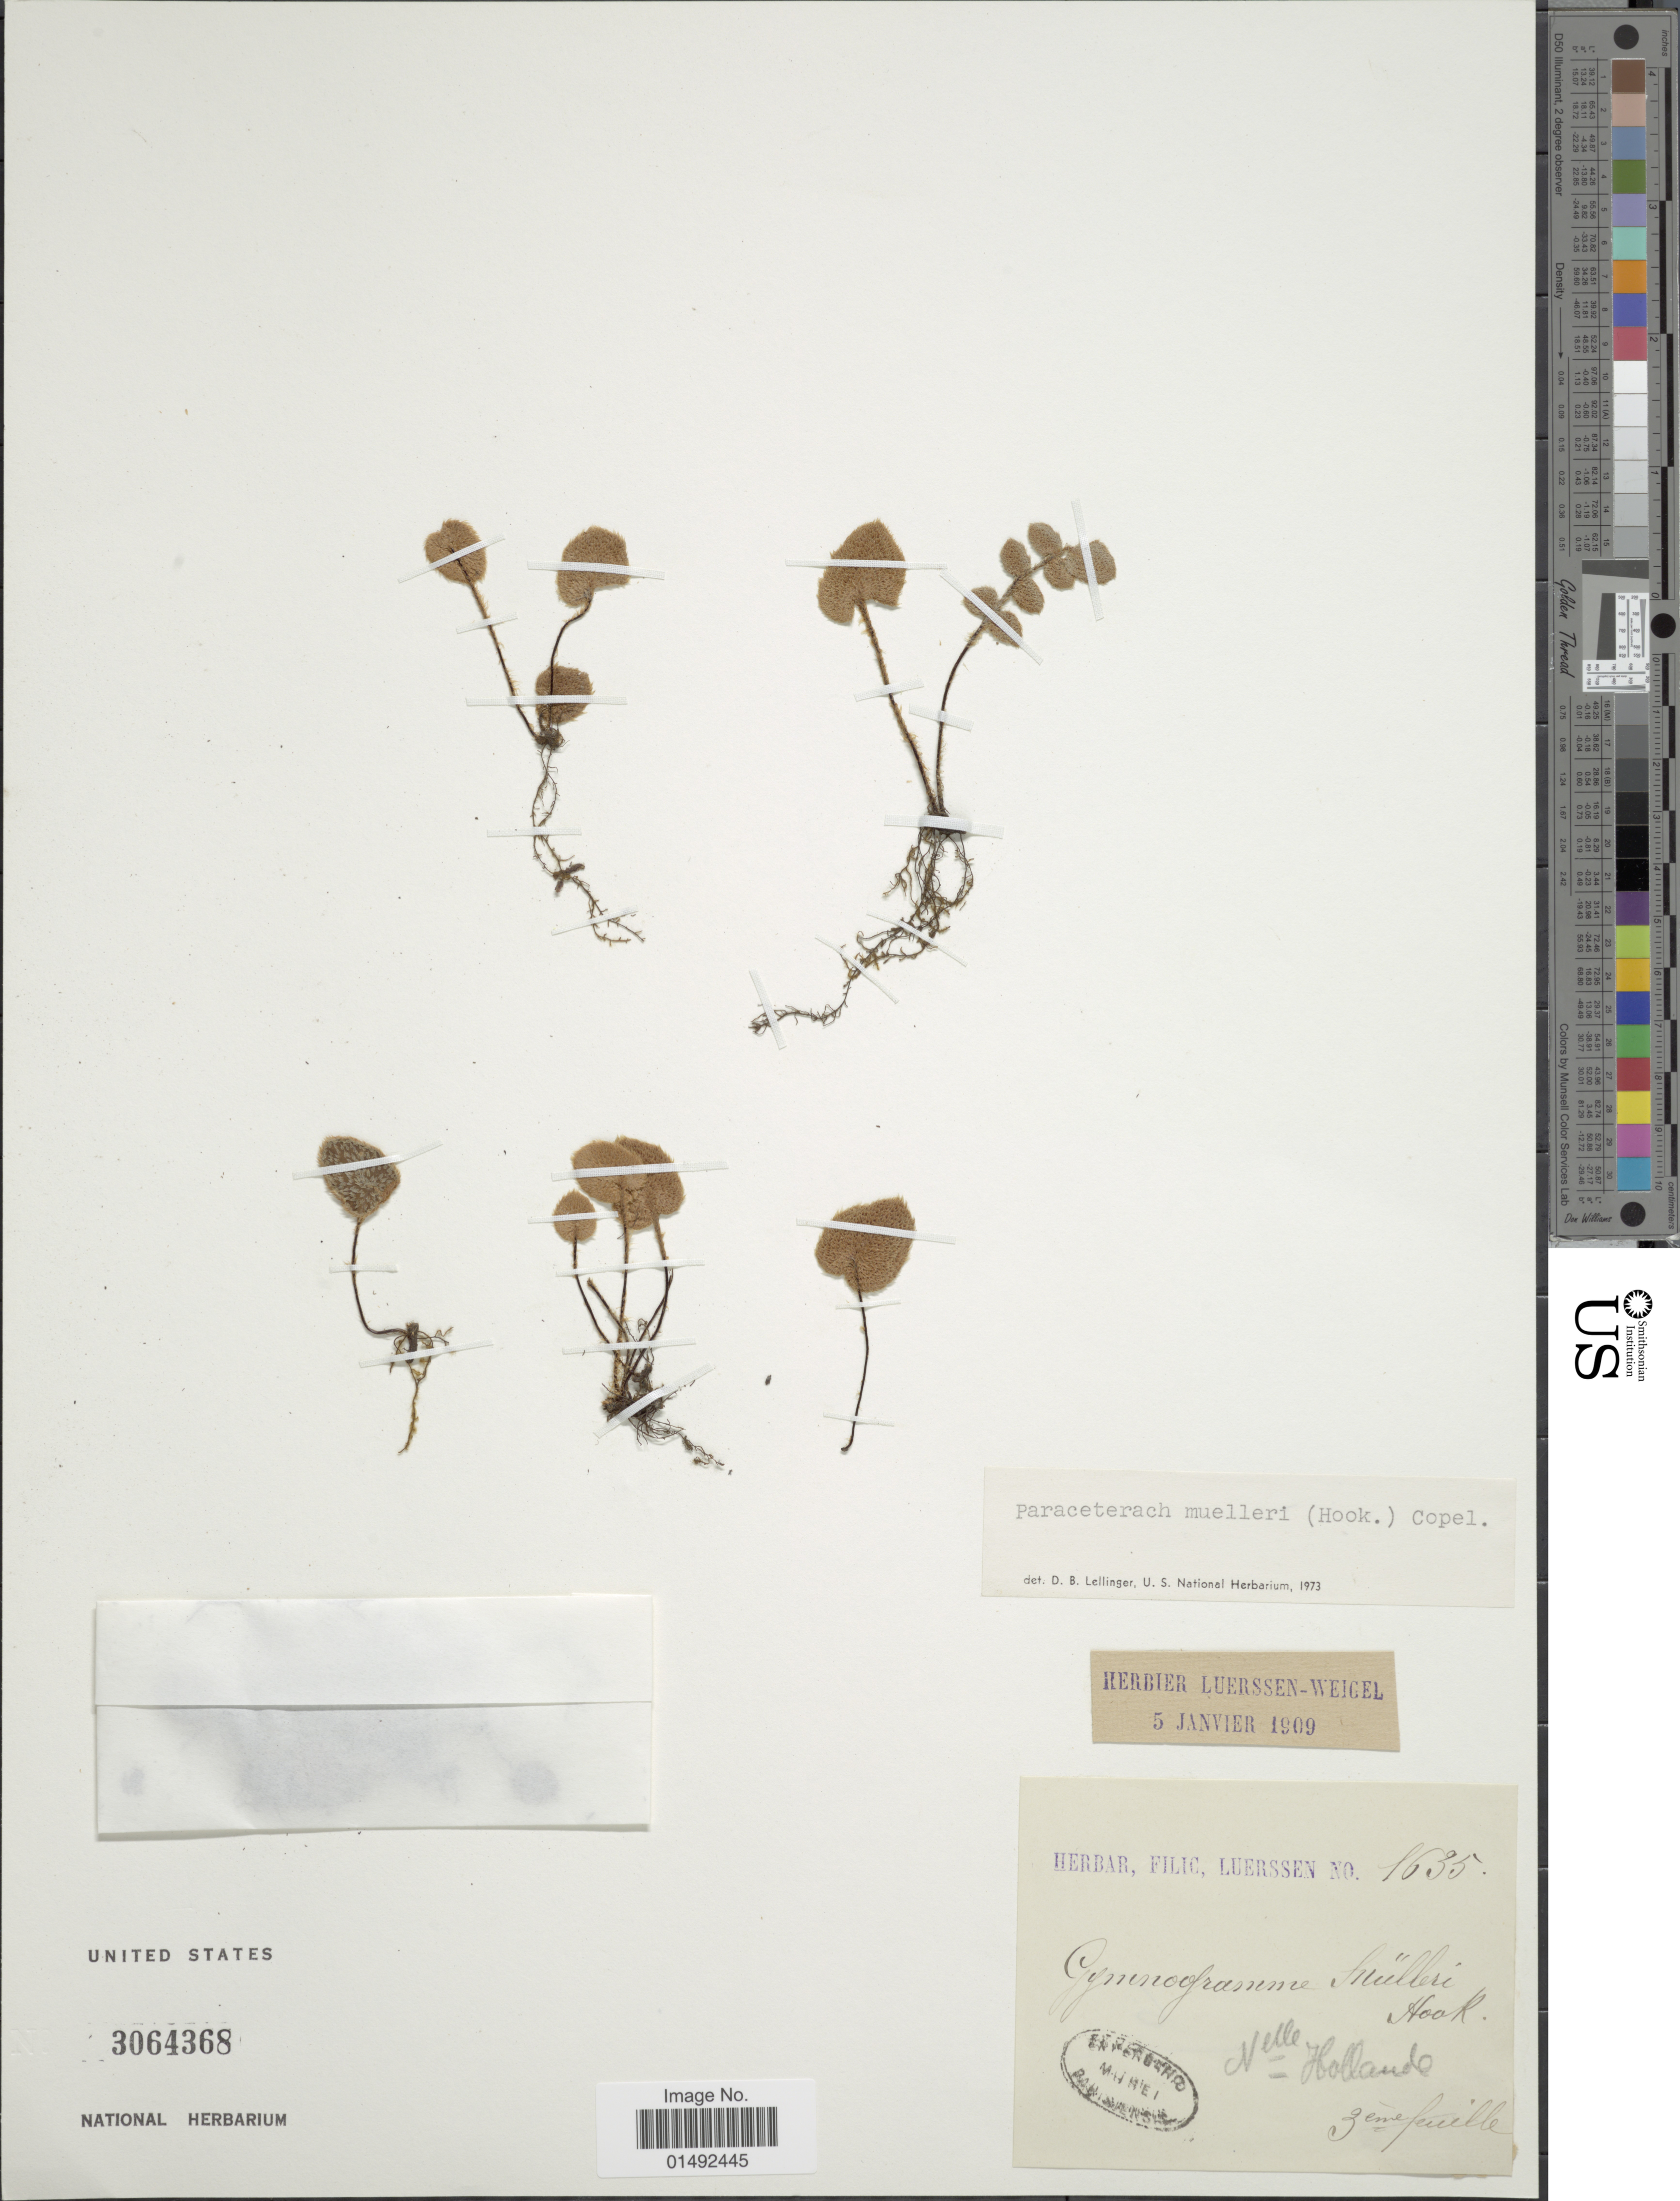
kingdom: Plantae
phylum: Tracheophyta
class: Polypodiopsida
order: Polypodiales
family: Pteridaceae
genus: Pellaea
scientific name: Pellaea muelleri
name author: (Hook.) A. R. Field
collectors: ex herb. Filic Leursen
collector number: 1635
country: Australia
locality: Neue Hollande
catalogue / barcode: US 3064368